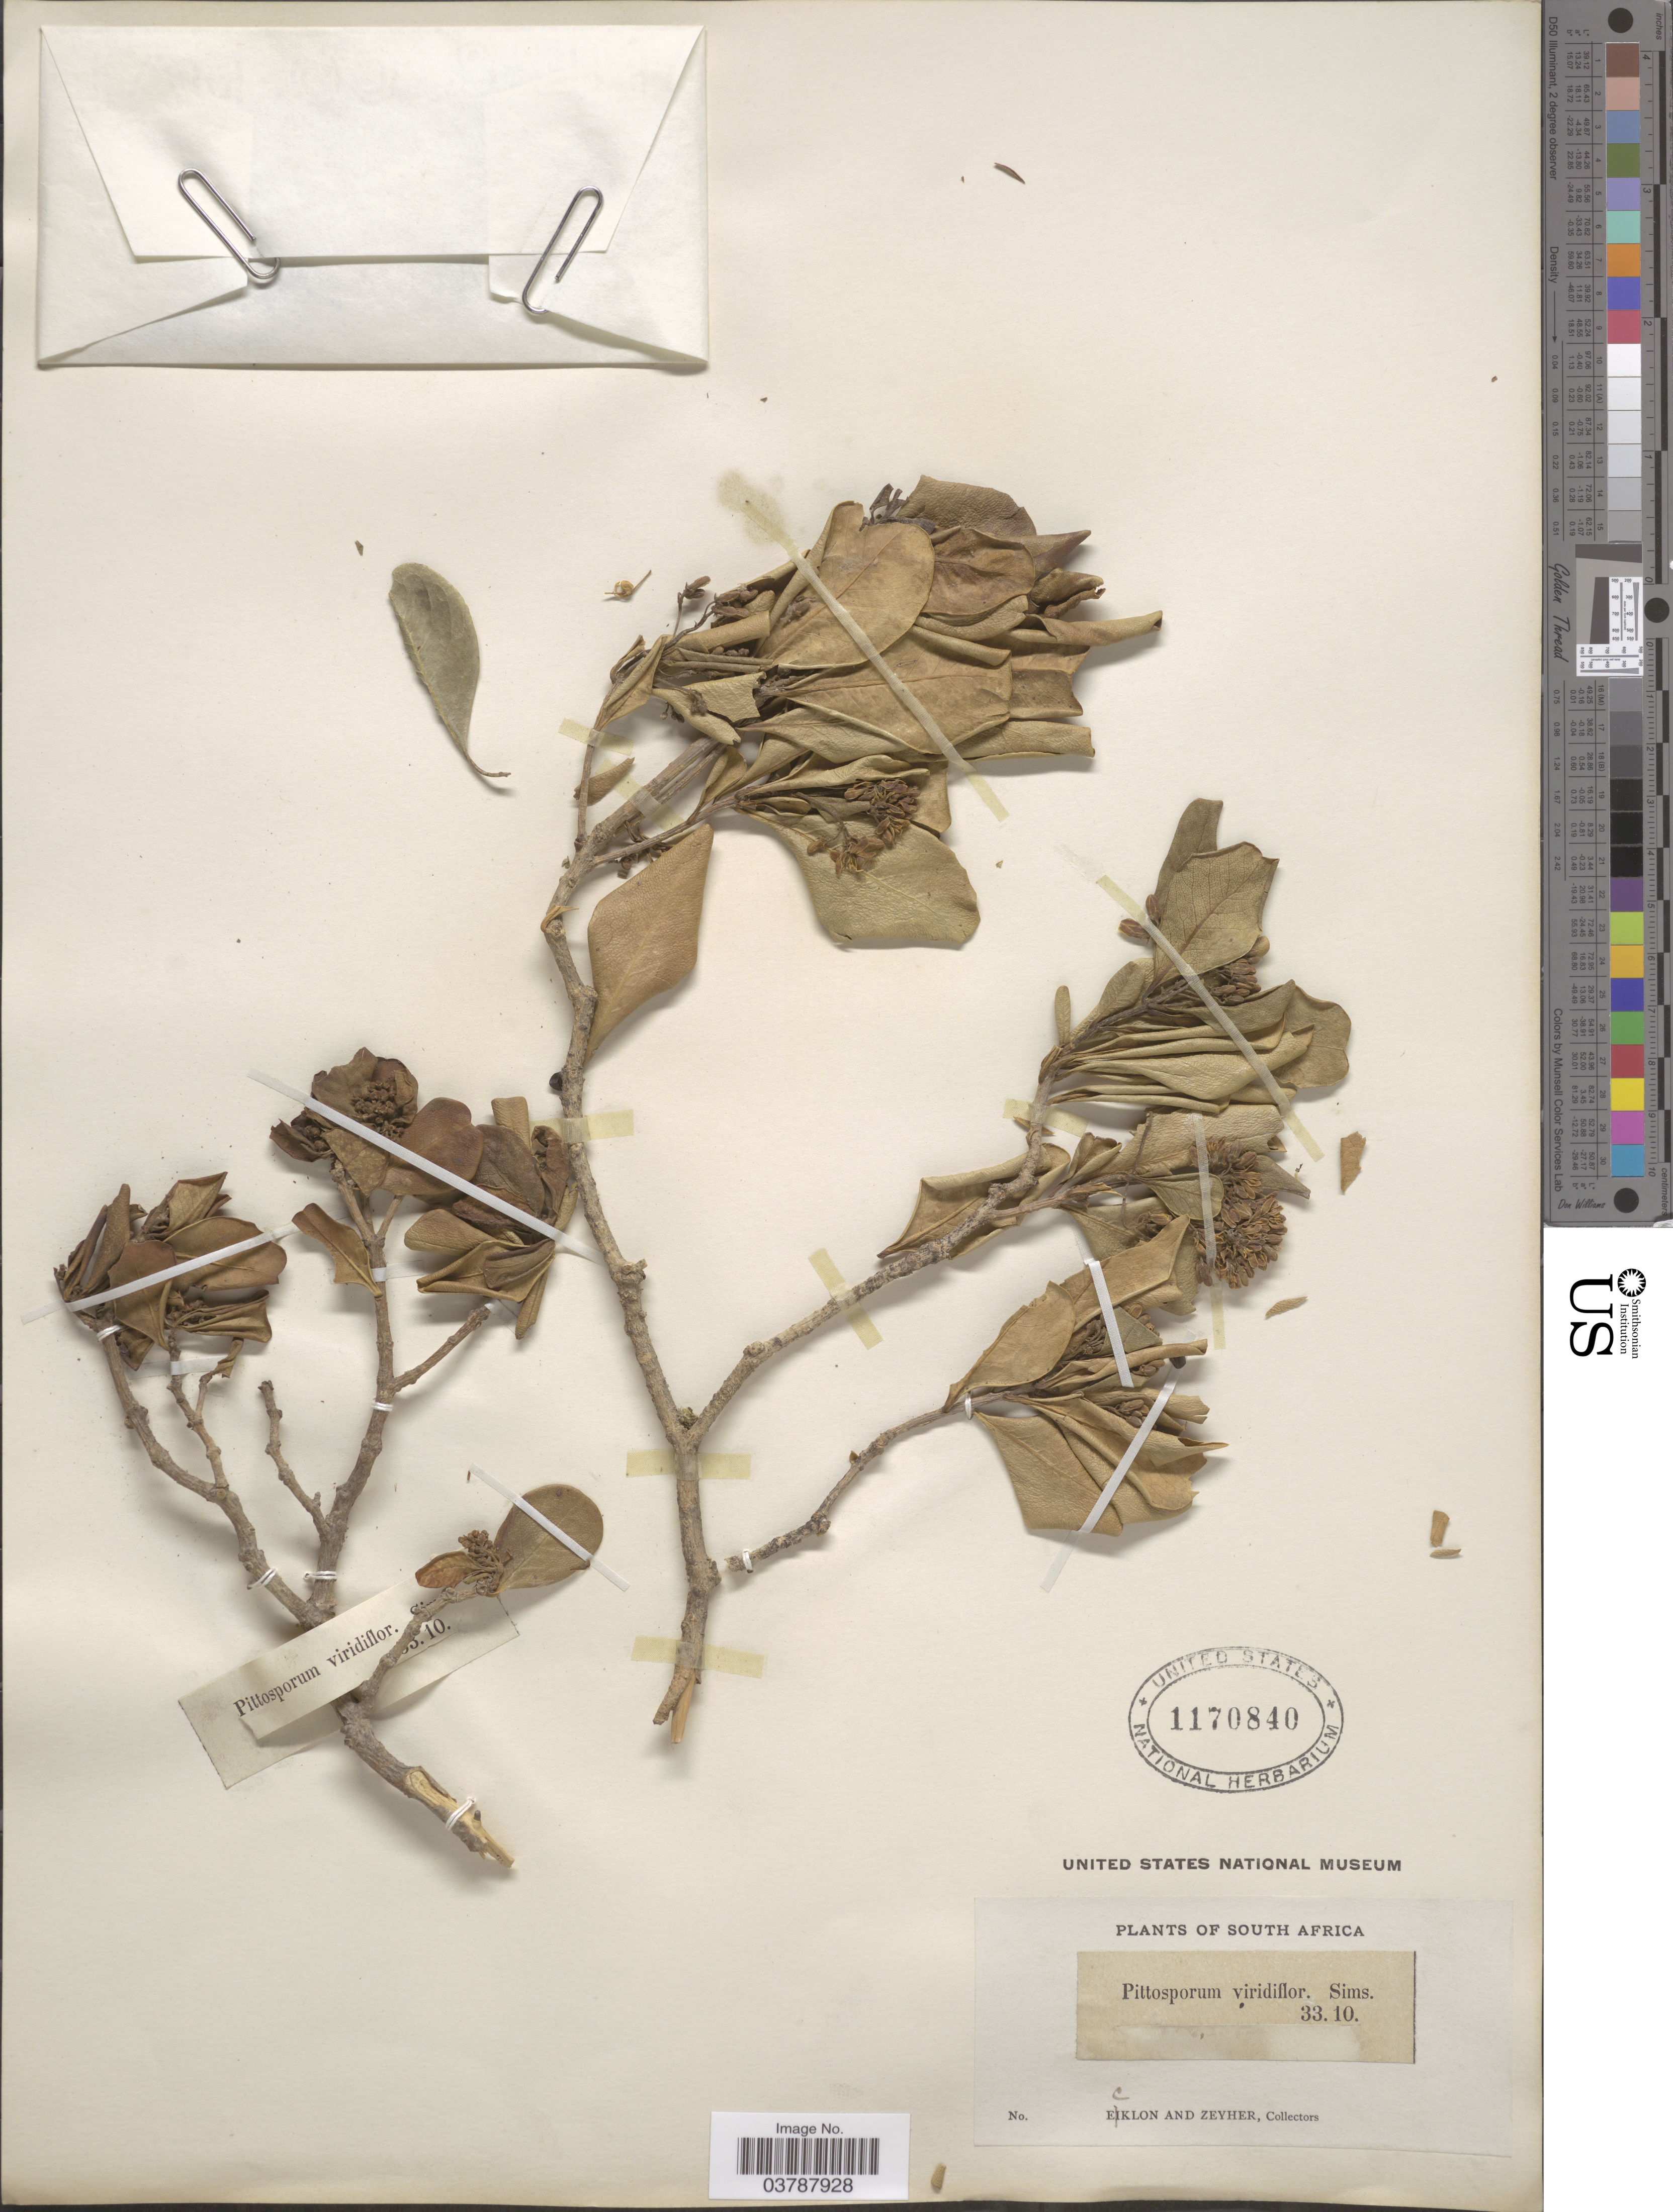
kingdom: Plantae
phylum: Tracheophyta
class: Magnoliopsida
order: Apiales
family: Pittosporaceae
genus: Pittosporum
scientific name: Pittosporum viridiflorum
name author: Sims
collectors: -. Ecklon & -. Zeyher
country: South Africa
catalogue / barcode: US 1170840